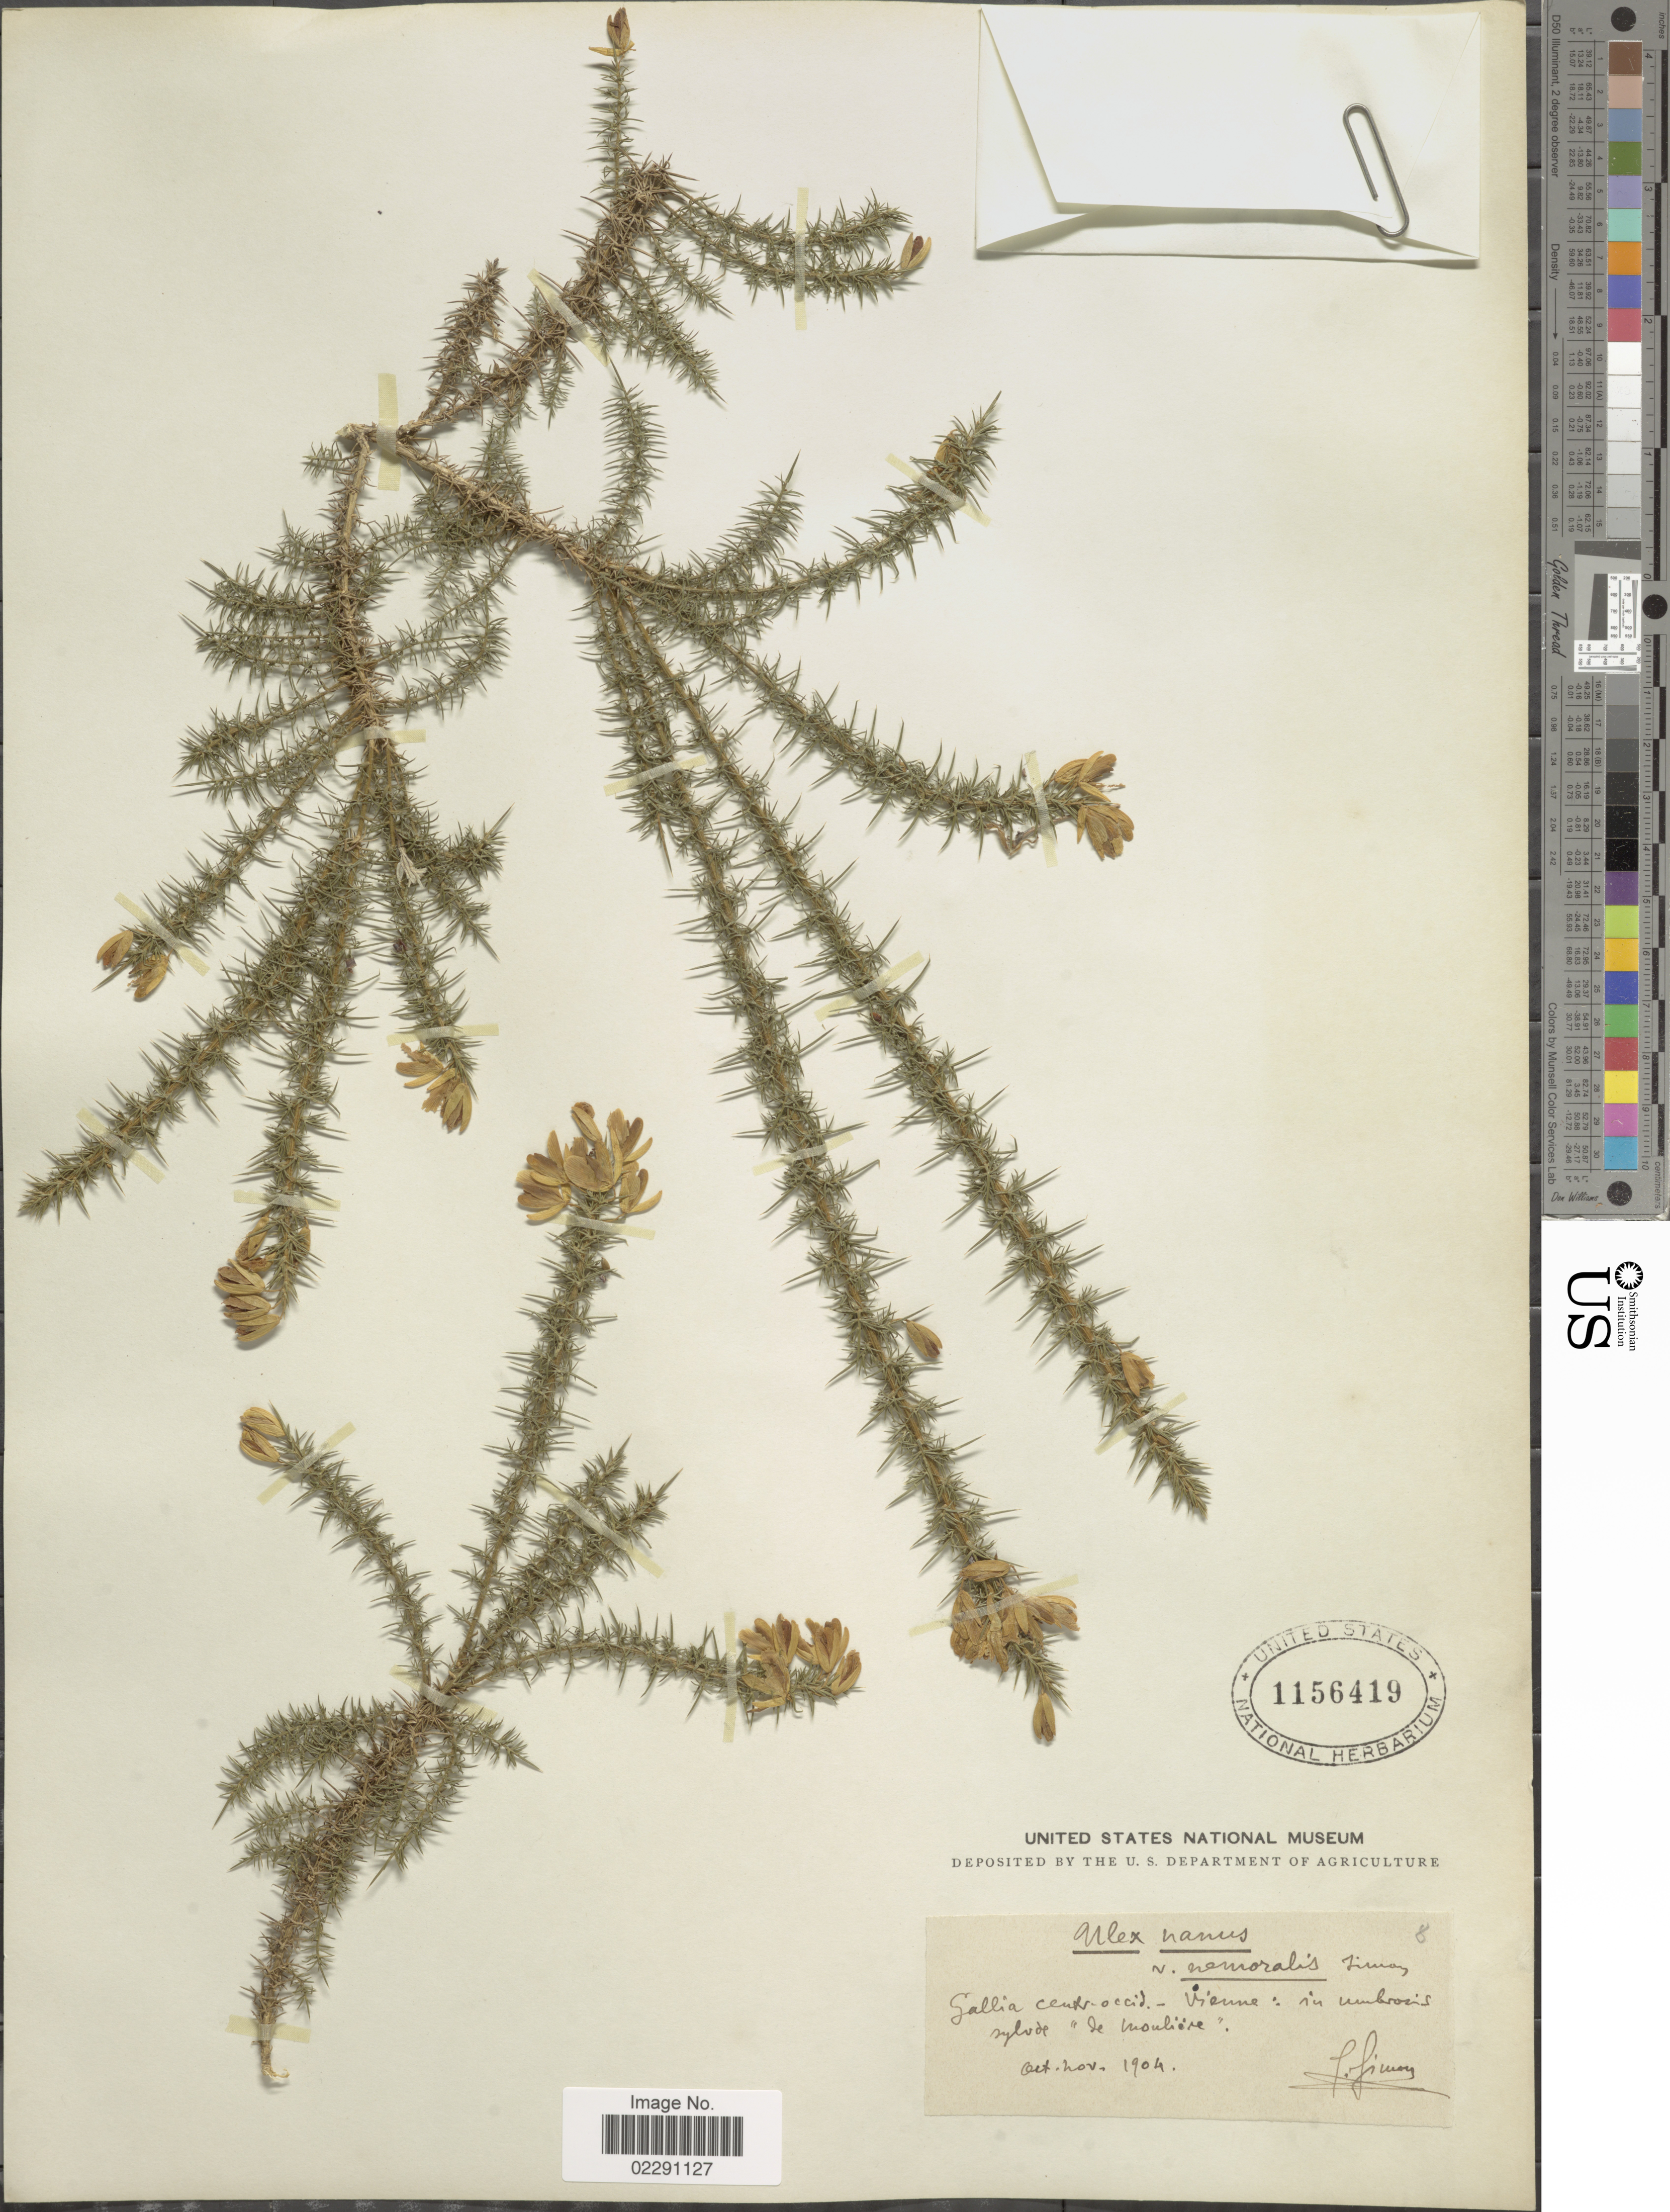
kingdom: Plantae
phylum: Tracheophyta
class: Magnoliopsida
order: Fabales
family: Fabaceae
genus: Ulex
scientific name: Ulex nanus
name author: Symons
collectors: L. Limon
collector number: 8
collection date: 1904-10/1904-11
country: France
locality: Gallia centr. occid., Vienne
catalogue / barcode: US 1156419